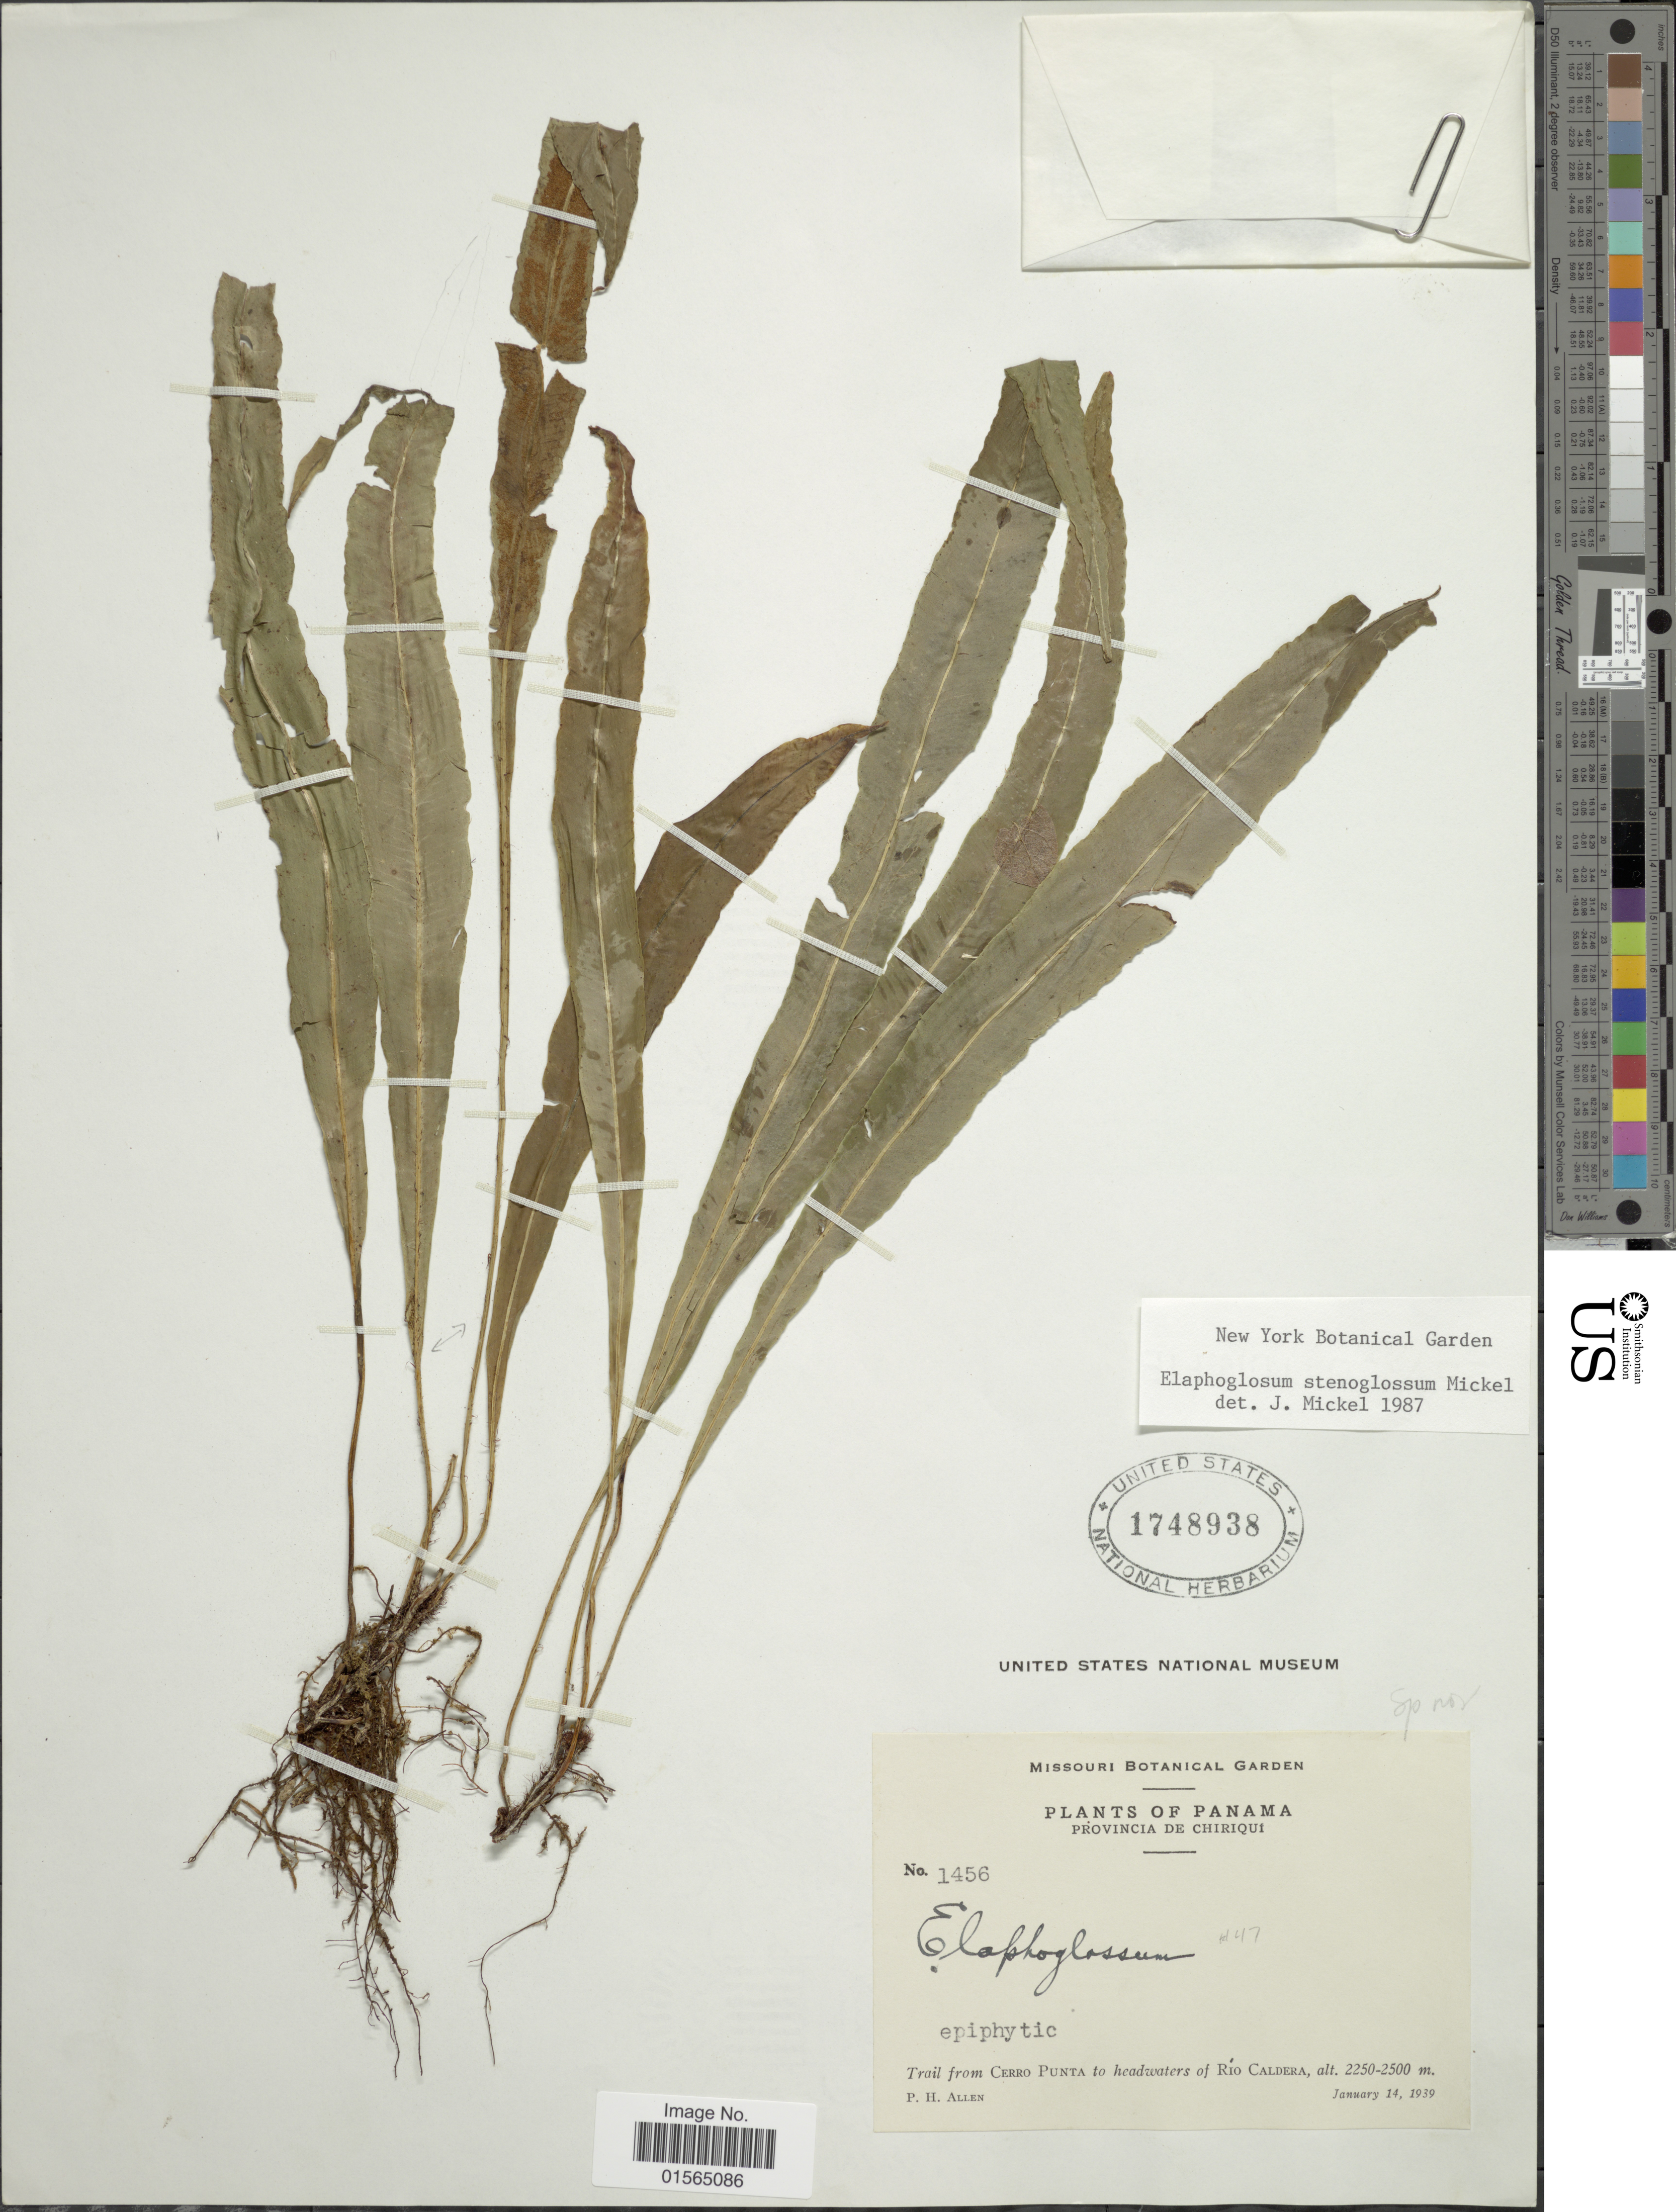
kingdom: Plantae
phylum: Tracheophyta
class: Polypodiopsida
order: Polypodiales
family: Dryopteridaceae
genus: Elaphoglossum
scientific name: Elaphoglossum stenoglossum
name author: Mickel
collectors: P. H. Allen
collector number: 1456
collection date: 1939-01-14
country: Panama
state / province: Chiriqui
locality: Trail from Cerro Punta to headwaters of Rio Caldera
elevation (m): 2250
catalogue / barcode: US 1748938